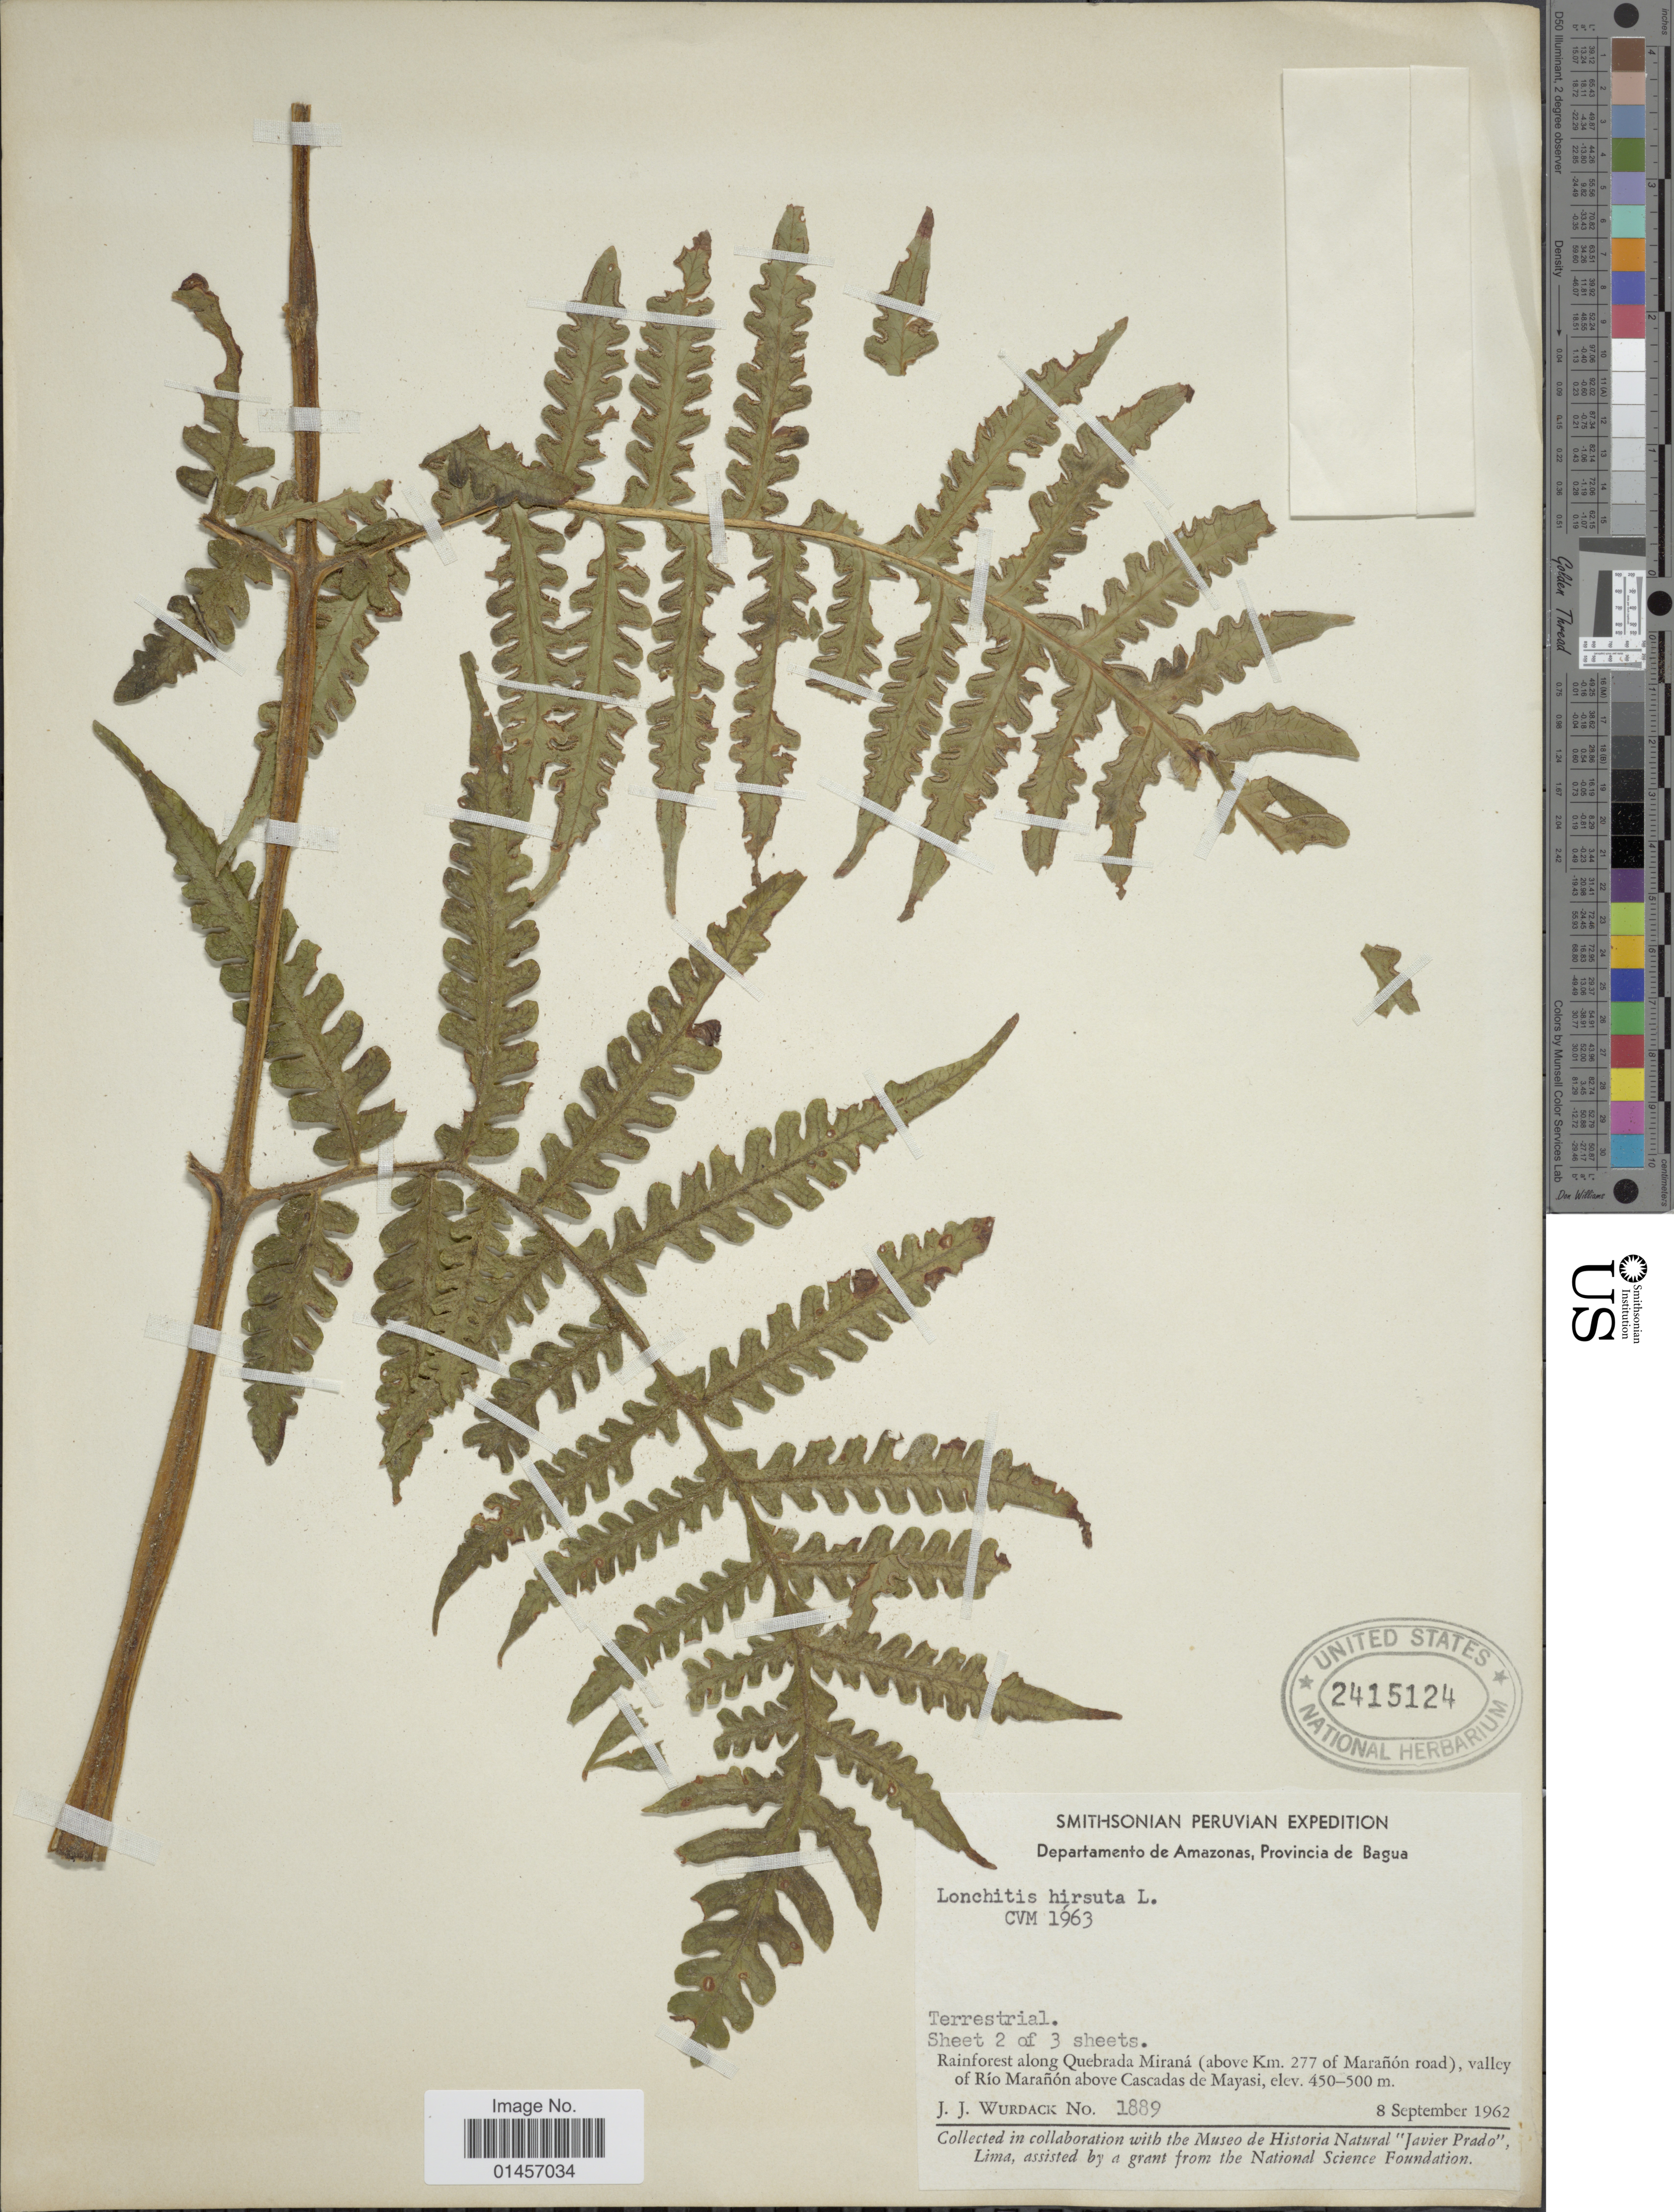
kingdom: Plantae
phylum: Tracheophyta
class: Polypodiopsida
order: Polypodiales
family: Lonchitidaceae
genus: Lonchitis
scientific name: Lonchitis hirsuta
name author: L.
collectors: J. J. Wurdack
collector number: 1889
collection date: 1962-09-08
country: Peru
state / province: Amazonas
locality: Departmento de Amazonas, Provincia de Bagua. Rainforest along Quebrada Mirana (above Km. 277 of Maranon road, valley of Rio Maranon above Cascadas de Mayasi.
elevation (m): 450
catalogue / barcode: US 2415124